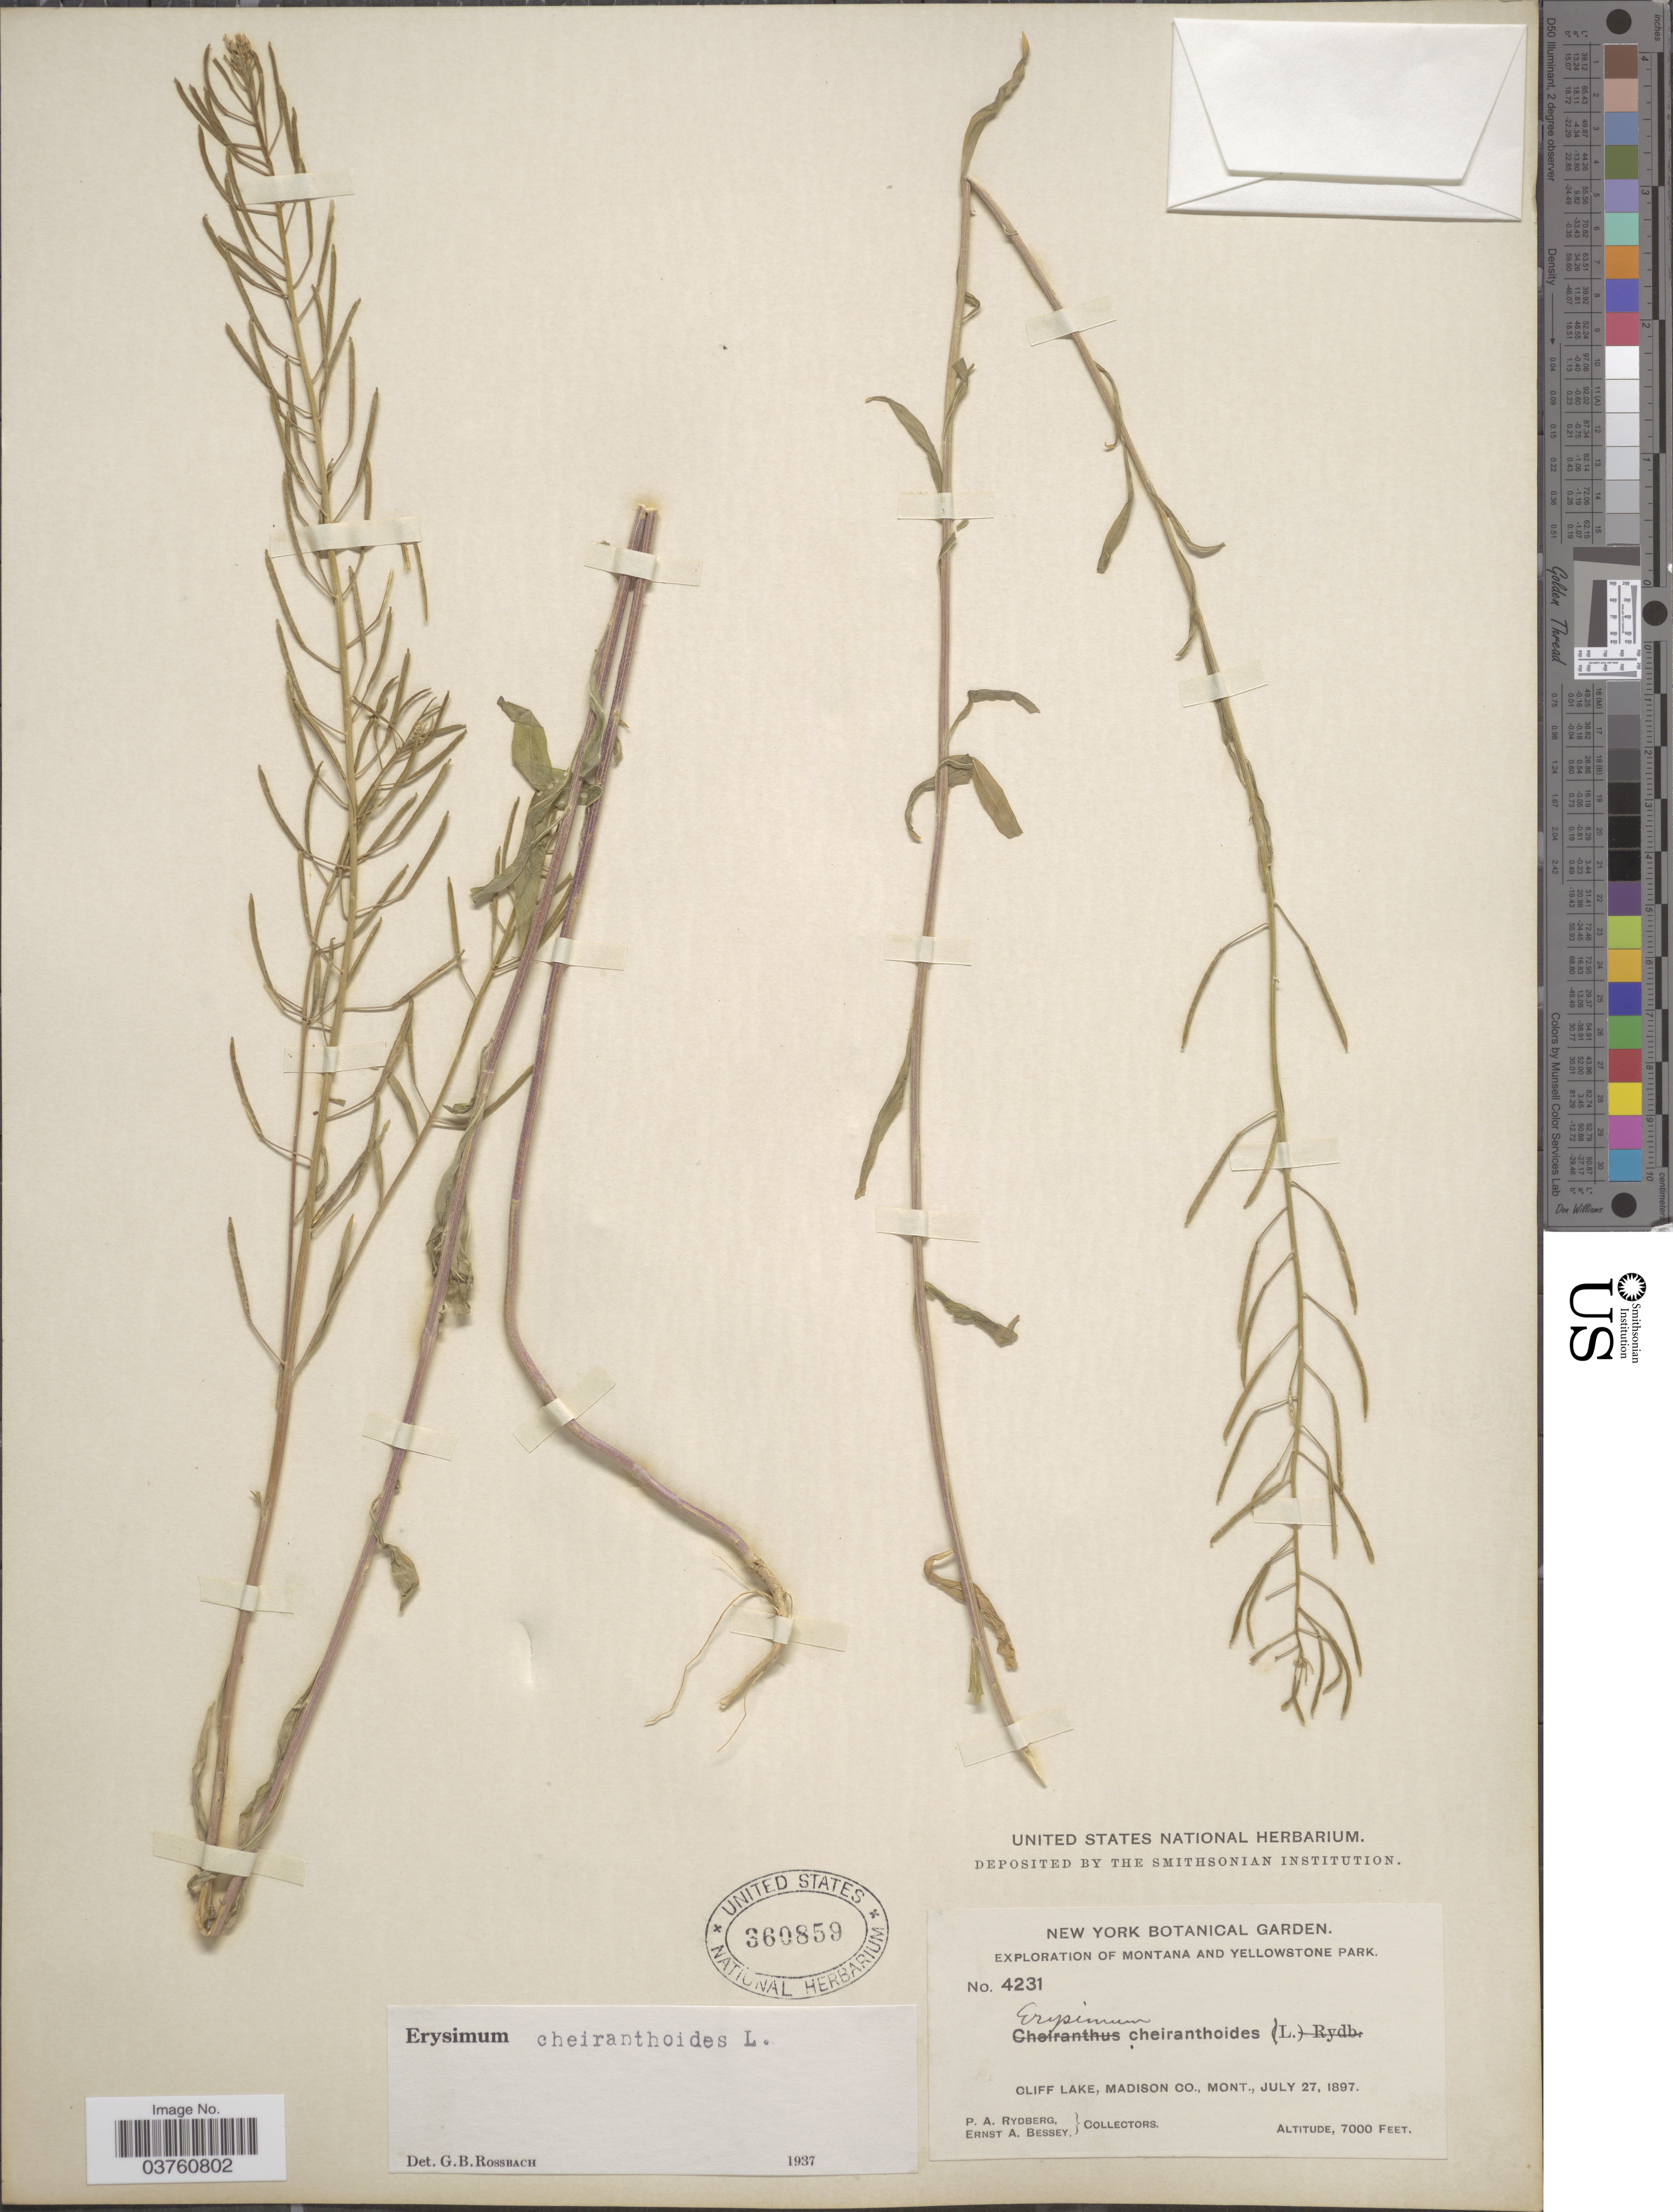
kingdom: Plantae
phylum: Tracheophyta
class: Magnoliopsida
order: Brassicales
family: Brassicaceae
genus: Erysimum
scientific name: Erysimum cheiranthoides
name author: L.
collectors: P. A. Rydberg & E. A. Bessey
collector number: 4231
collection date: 1897-07-27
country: United States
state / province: Montana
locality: Yellowstone Park. Cliff Lake, Madison Co.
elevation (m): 2134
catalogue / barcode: US 360859